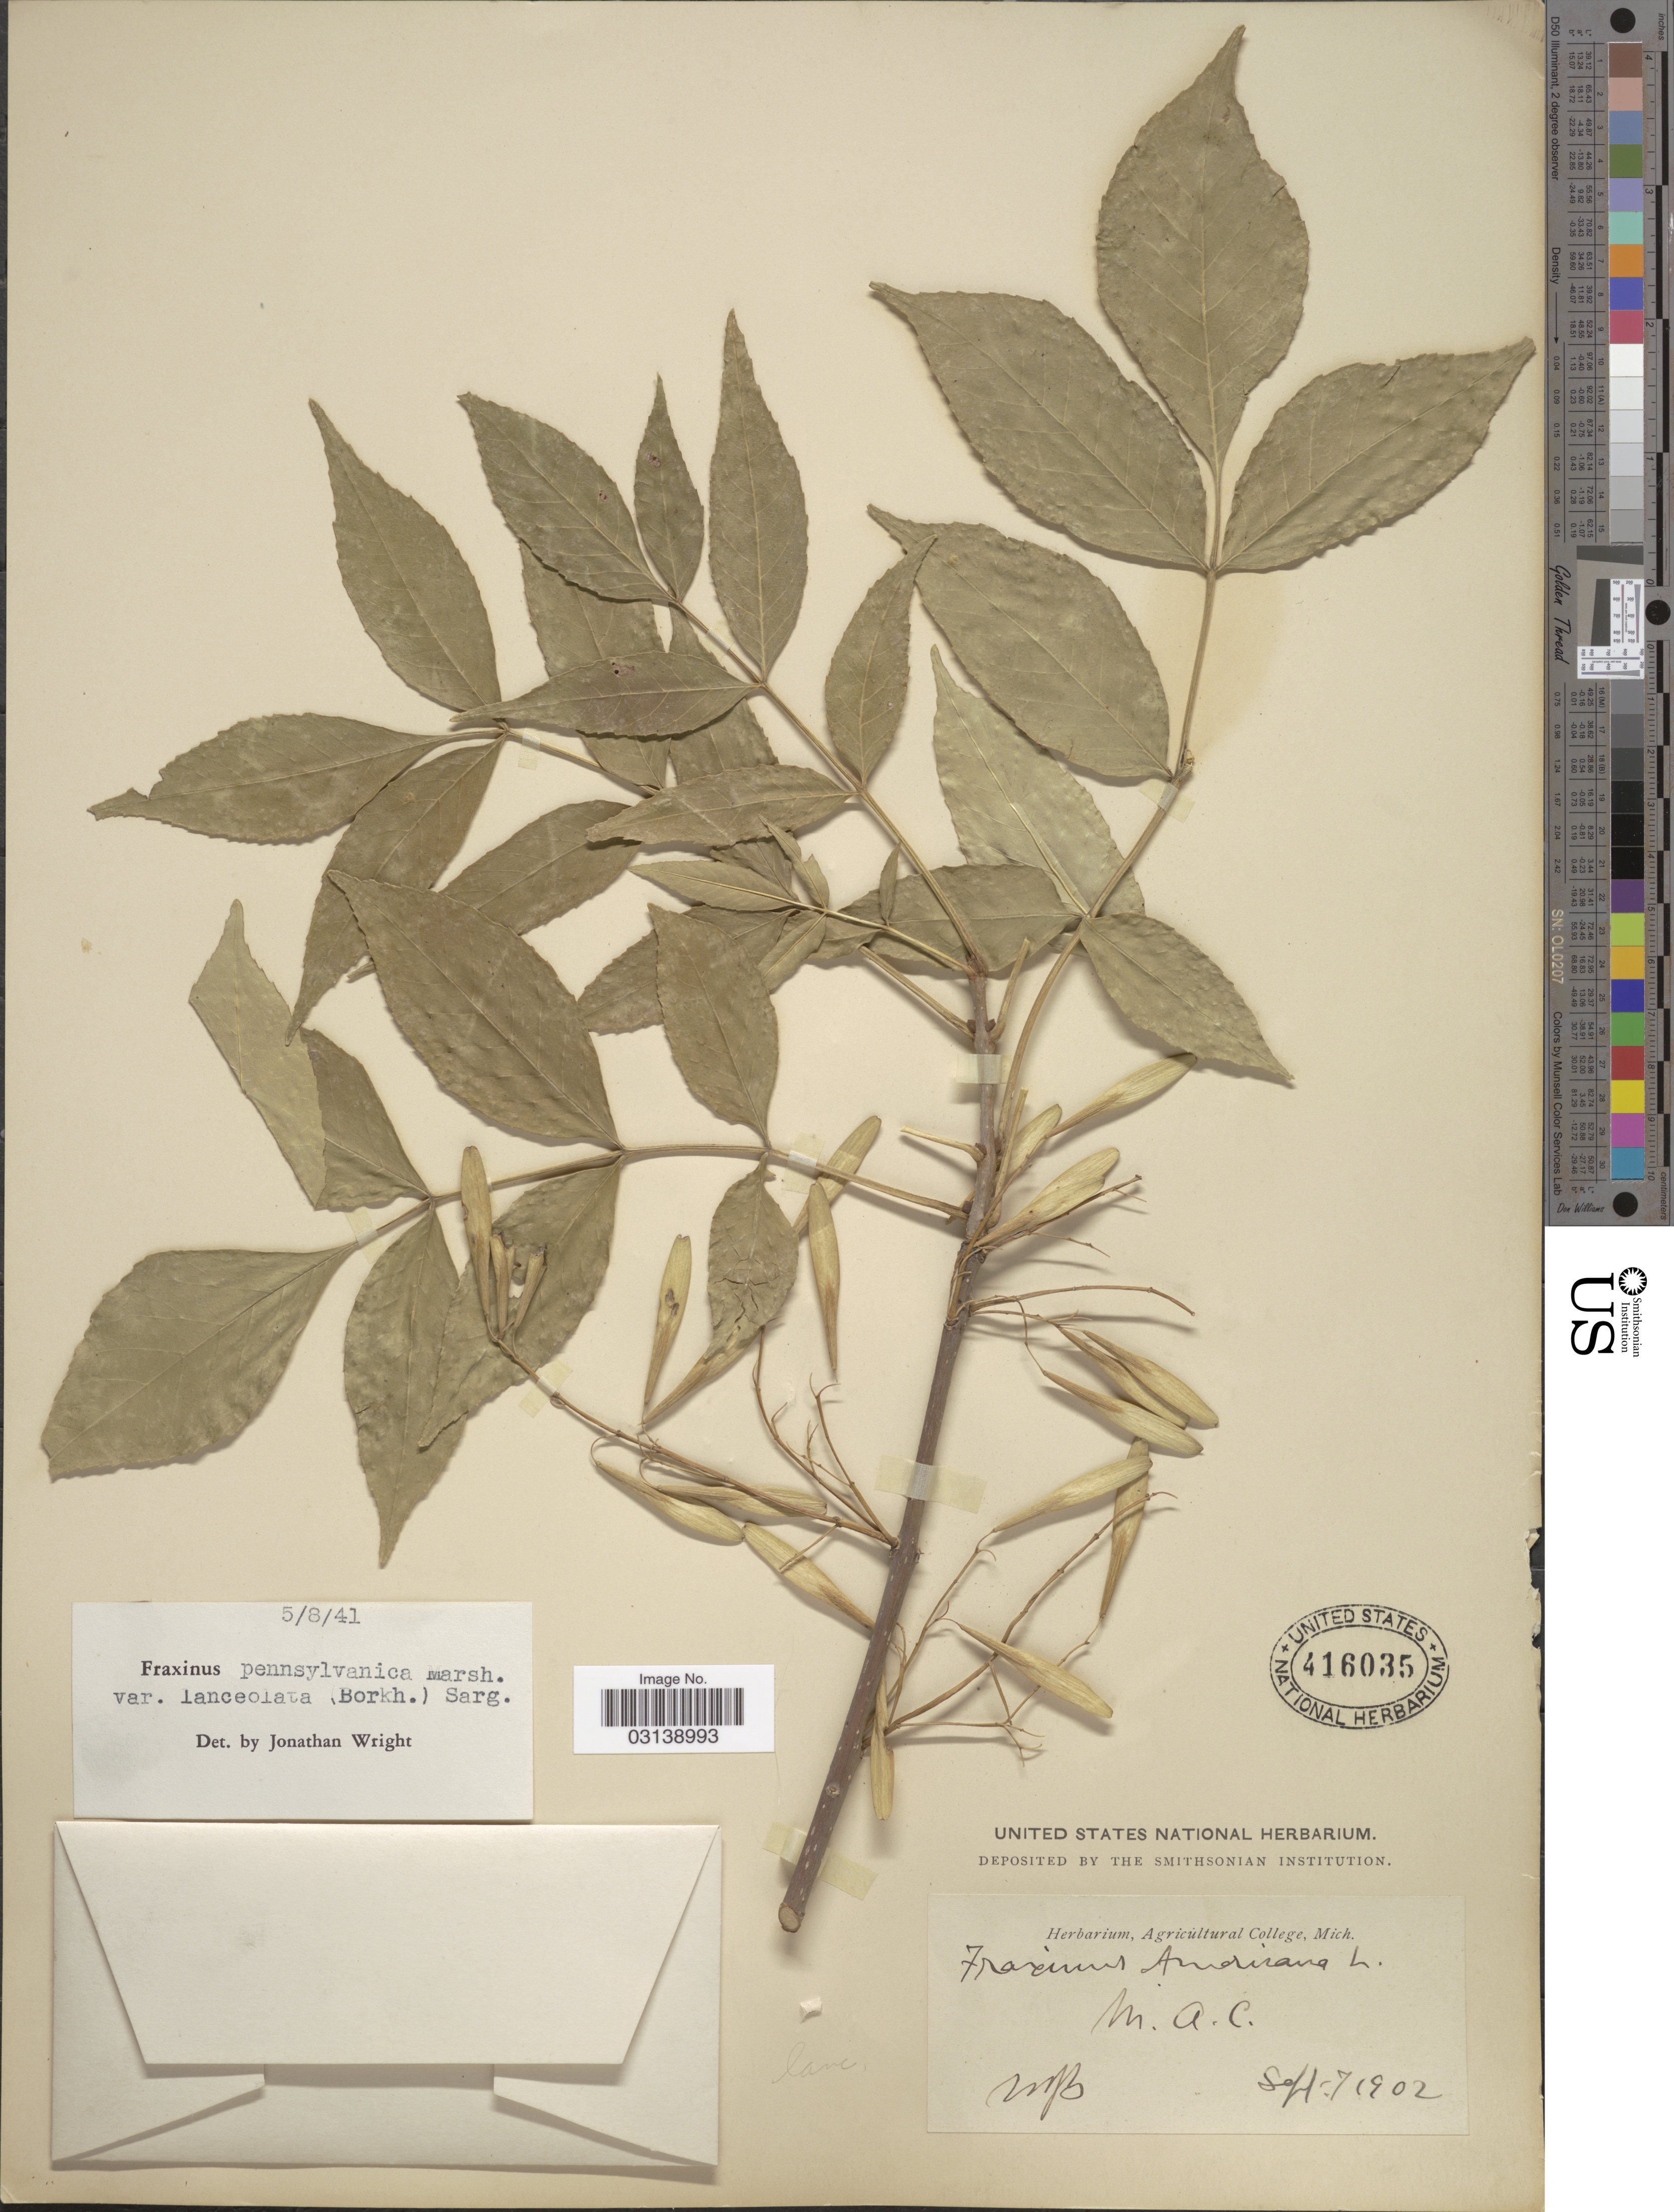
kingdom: Plantae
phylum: Tracheophyta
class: Magnoliopsida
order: Lamiales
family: Oleaceae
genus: Fraxinus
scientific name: Fraxinus pennsylvanica var. campestris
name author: (Britton) F.C. Gates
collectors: W. J. Beal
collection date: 1902-09-07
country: United States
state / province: Michigan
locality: M.A.C.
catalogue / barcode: US 416035